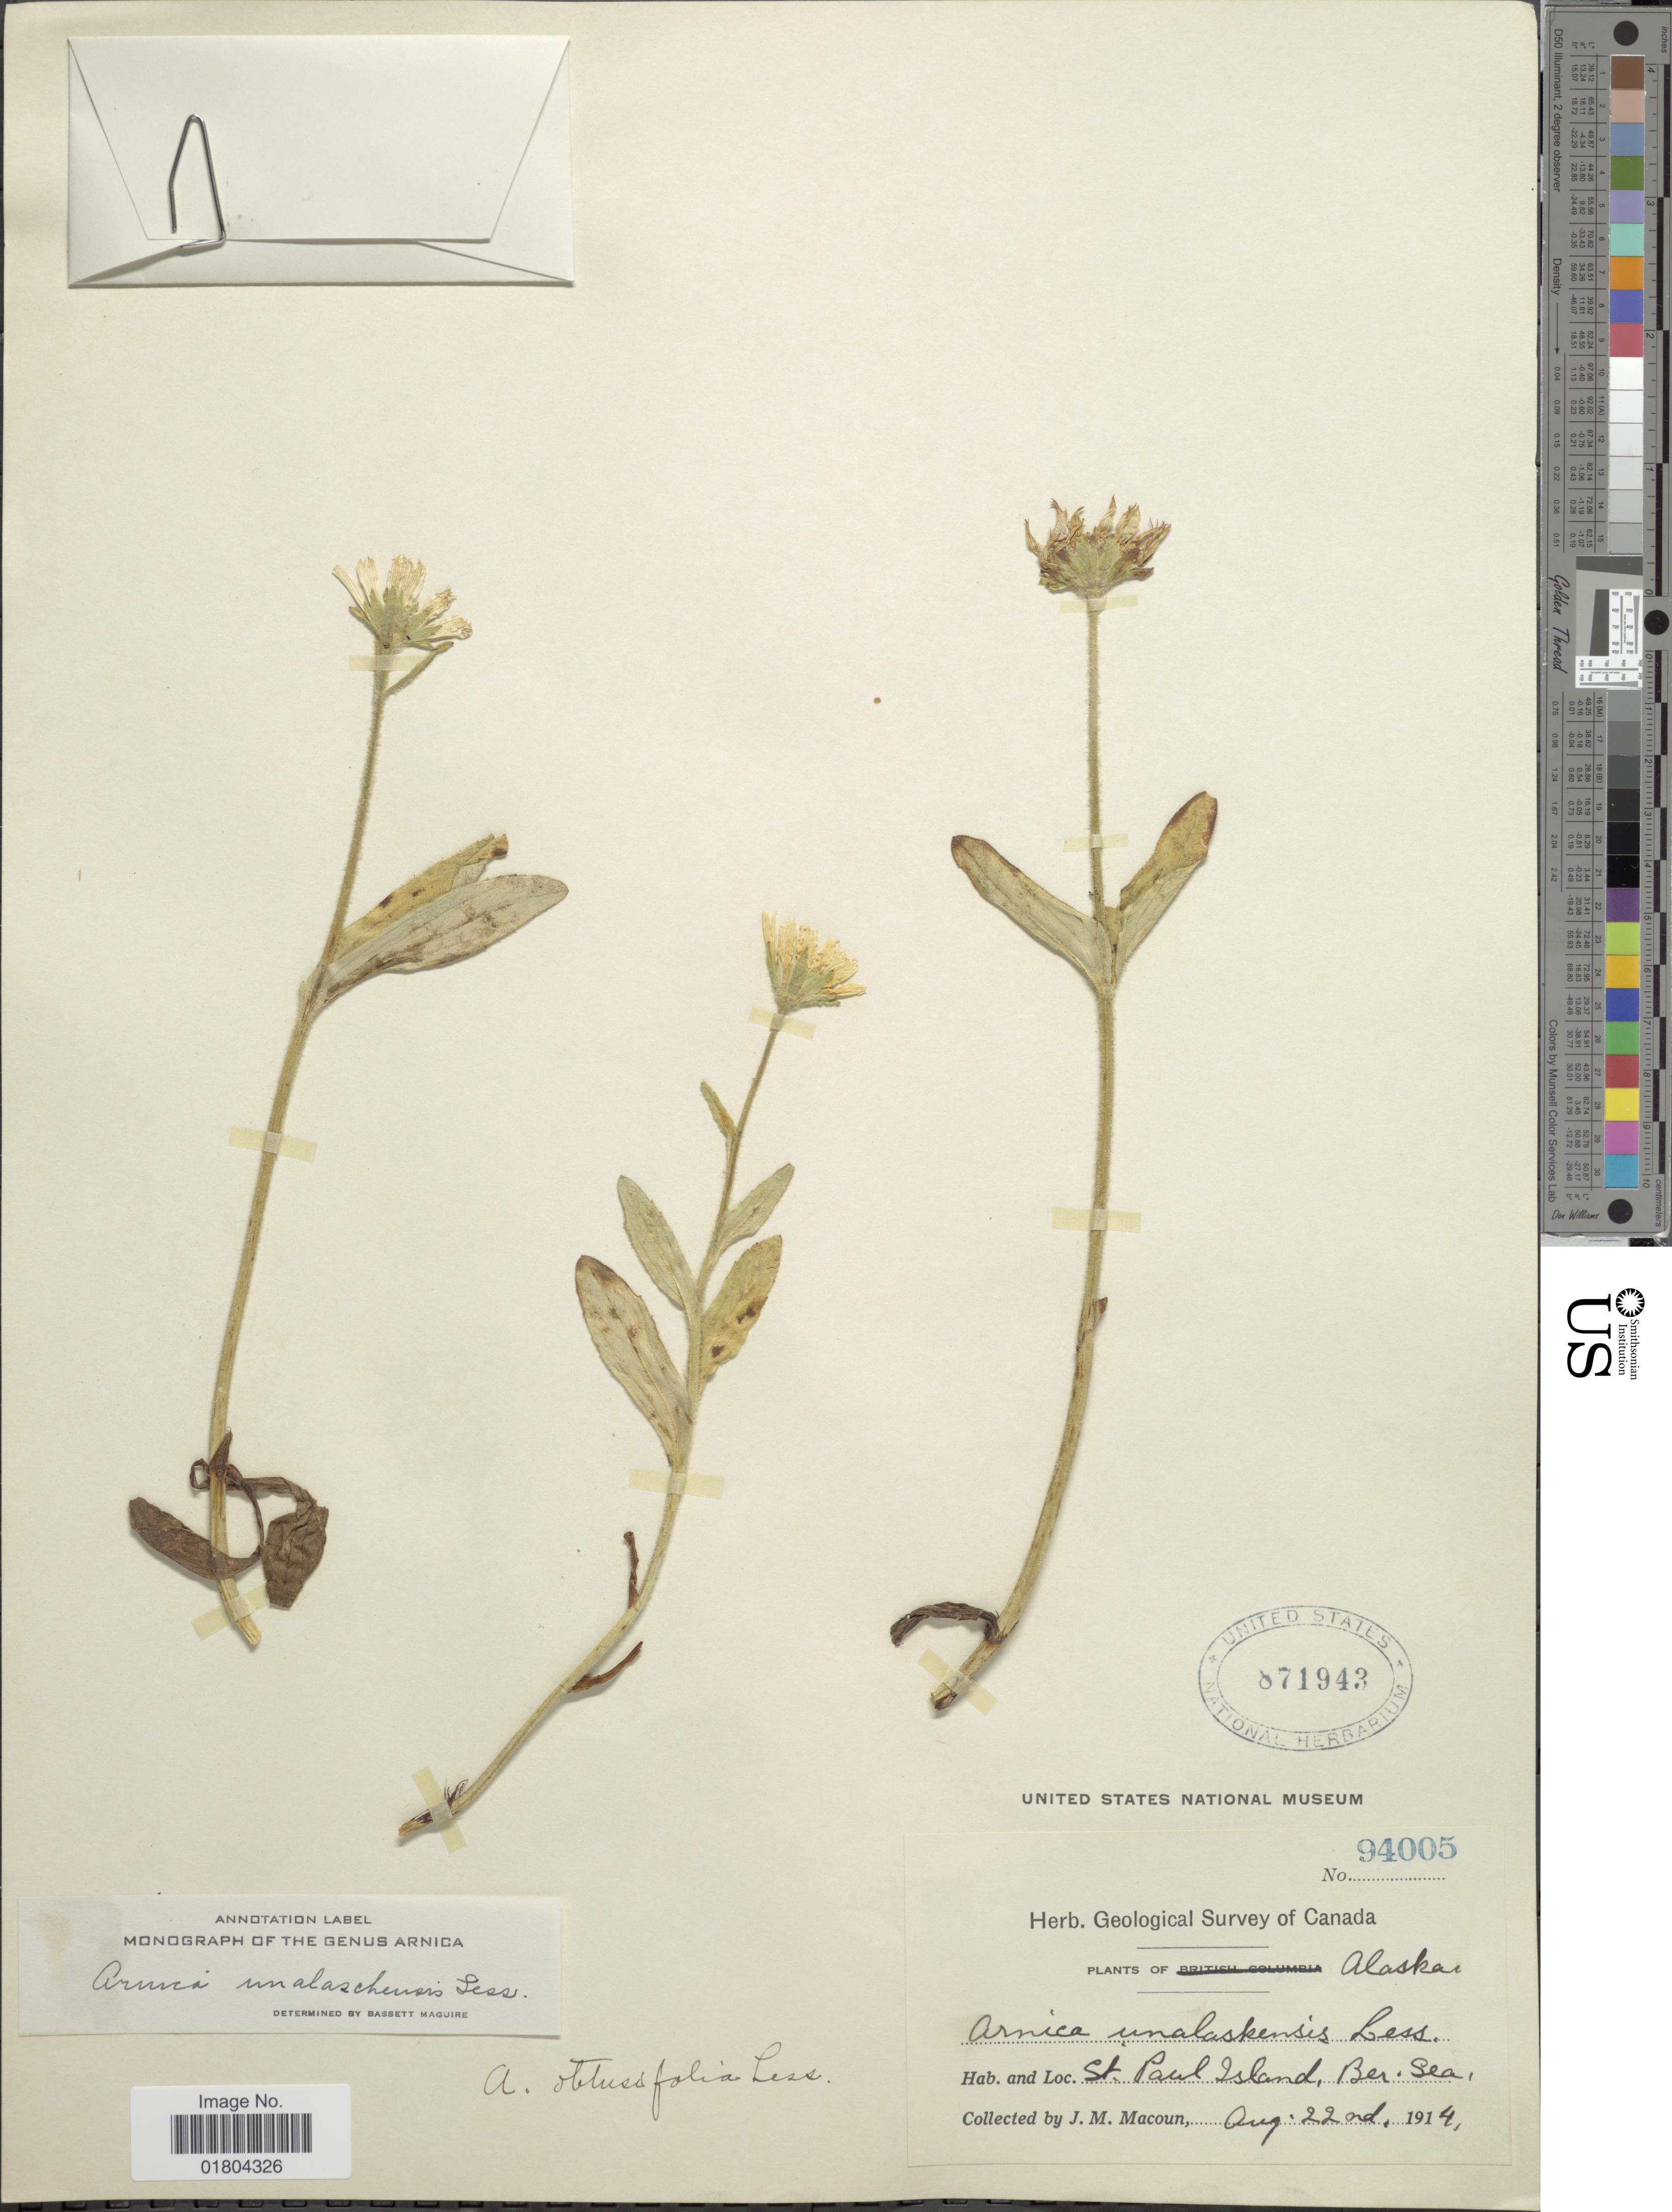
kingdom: Plantae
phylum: Tracheophyta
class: Magnoliopsida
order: Asterales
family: Asteraceae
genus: Arnica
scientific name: Arnica unalashcensis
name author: Less.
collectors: J. M. Macoun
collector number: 94005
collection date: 1914-08-22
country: United States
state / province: Alaska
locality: St Paul Island, Ber. Sea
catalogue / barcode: US 871943